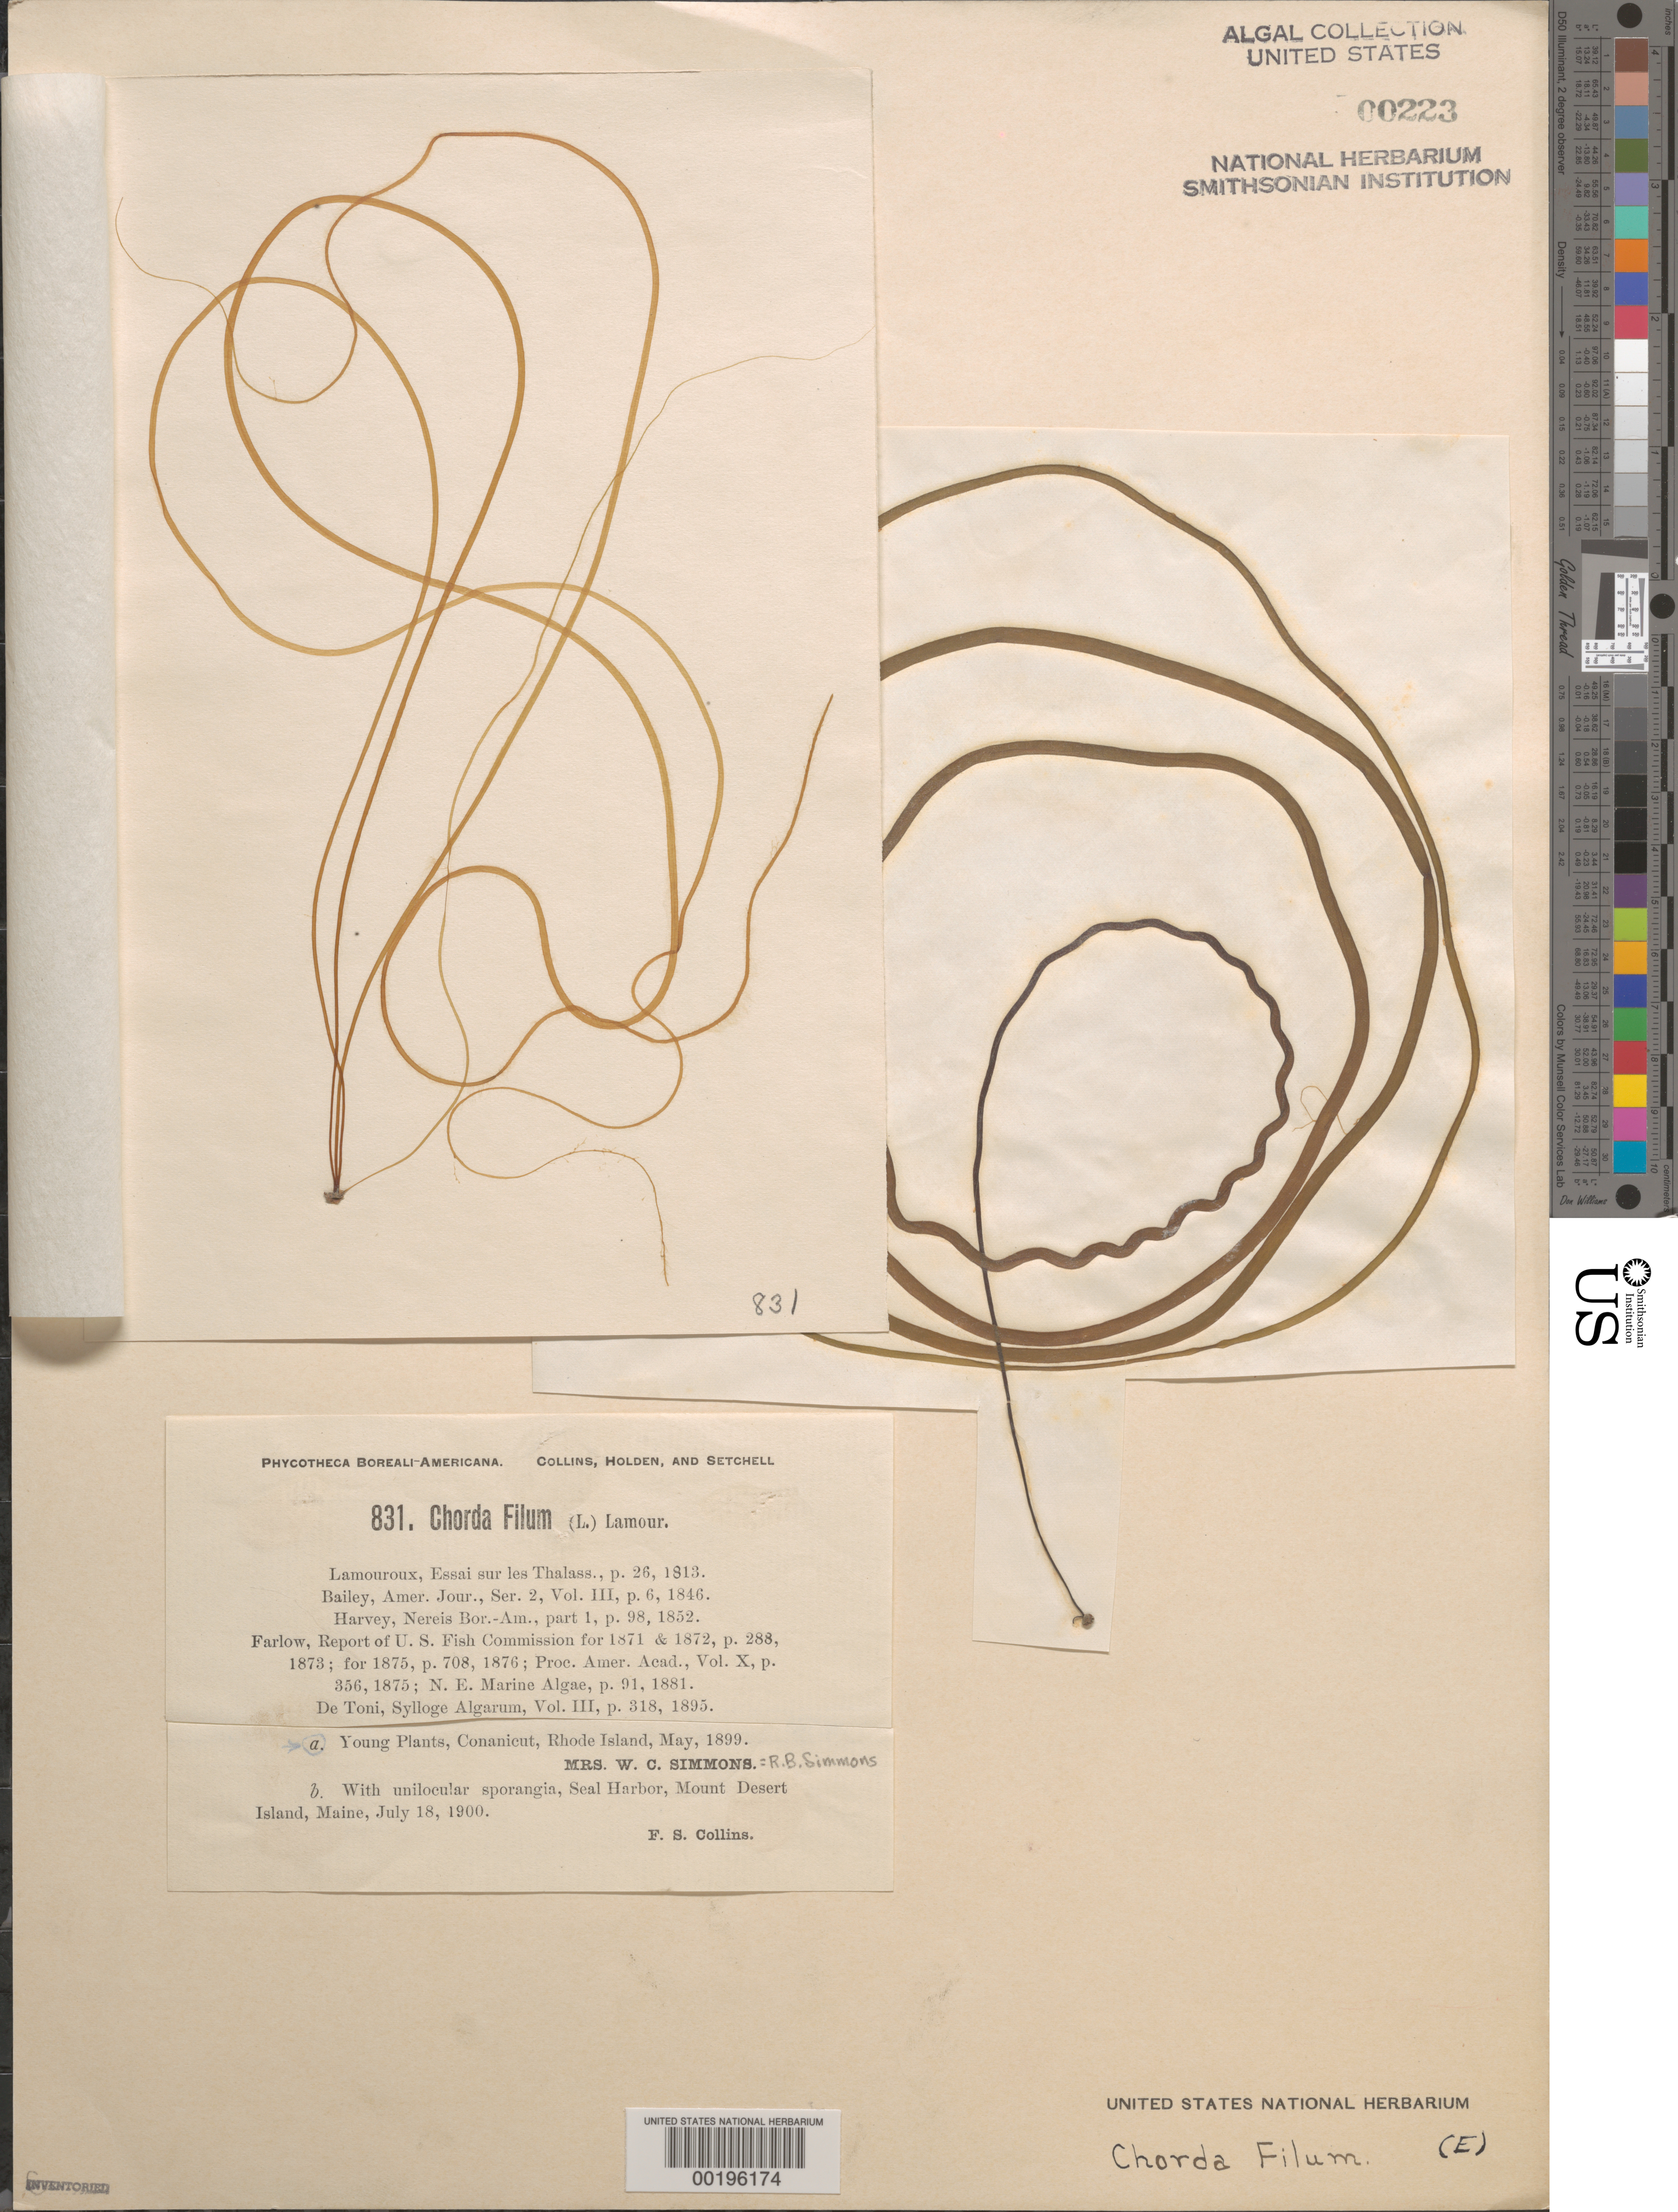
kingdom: Chromista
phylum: Ochrophyta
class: Phaeophyceae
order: Laminariales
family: Chordaceae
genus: Chorda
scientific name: Chorda filum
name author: (L.) Stackh.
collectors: R. B. Simmons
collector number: PB-A 831a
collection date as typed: May 1899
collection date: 1899-05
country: United States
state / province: Rhode Island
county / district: Newport County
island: Conanicut Island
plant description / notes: Collins, Holden & Setchell, Phycotheca Boreali-Americana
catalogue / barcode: US 223